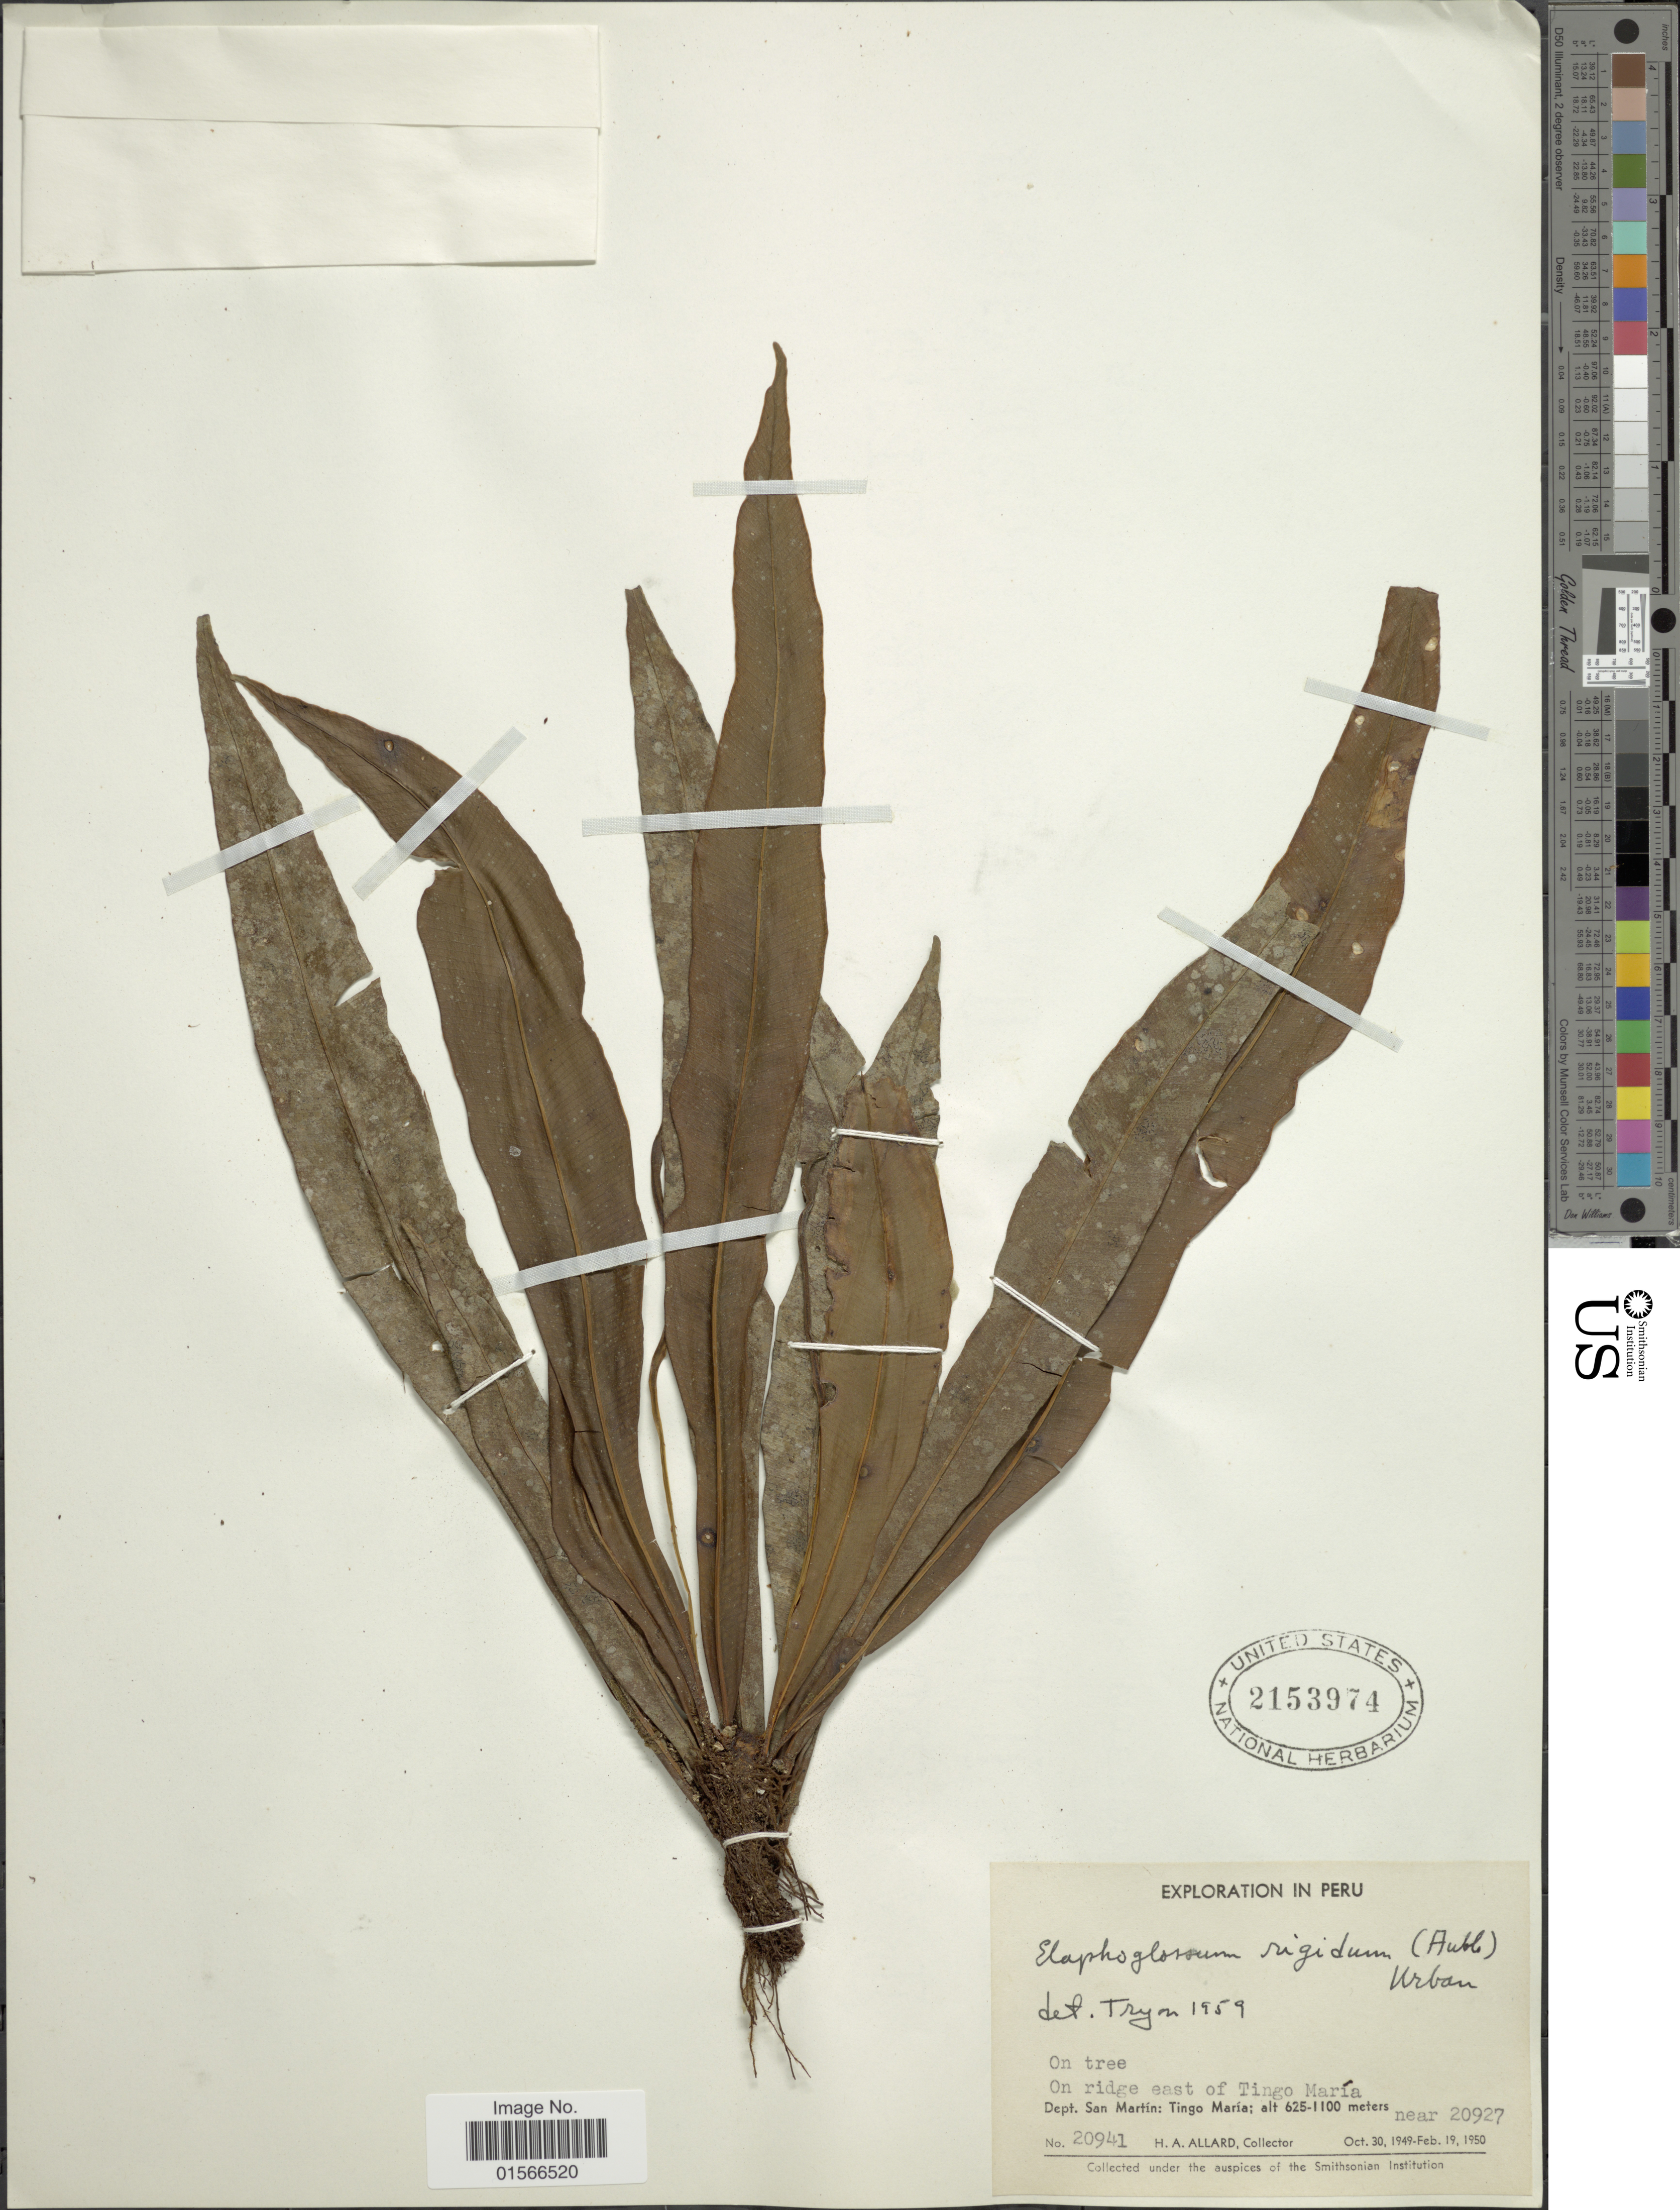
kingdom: Plantae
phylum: Tracheophyta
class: Polypodiopsida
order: Polypodiales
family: Dryopteridaceae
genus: Elaphoglossum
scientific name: Elaphoglossum flaccidum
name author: (Fée) T. Moore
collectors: H. A. Allard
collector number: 20941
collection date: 1949-10-30/1950-02-19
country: Peru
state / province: San Martín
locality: On ridge east of Tingo María, Dept. San Martín: Tingo María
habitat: on ridge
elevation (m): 625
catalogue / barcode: US 2153974